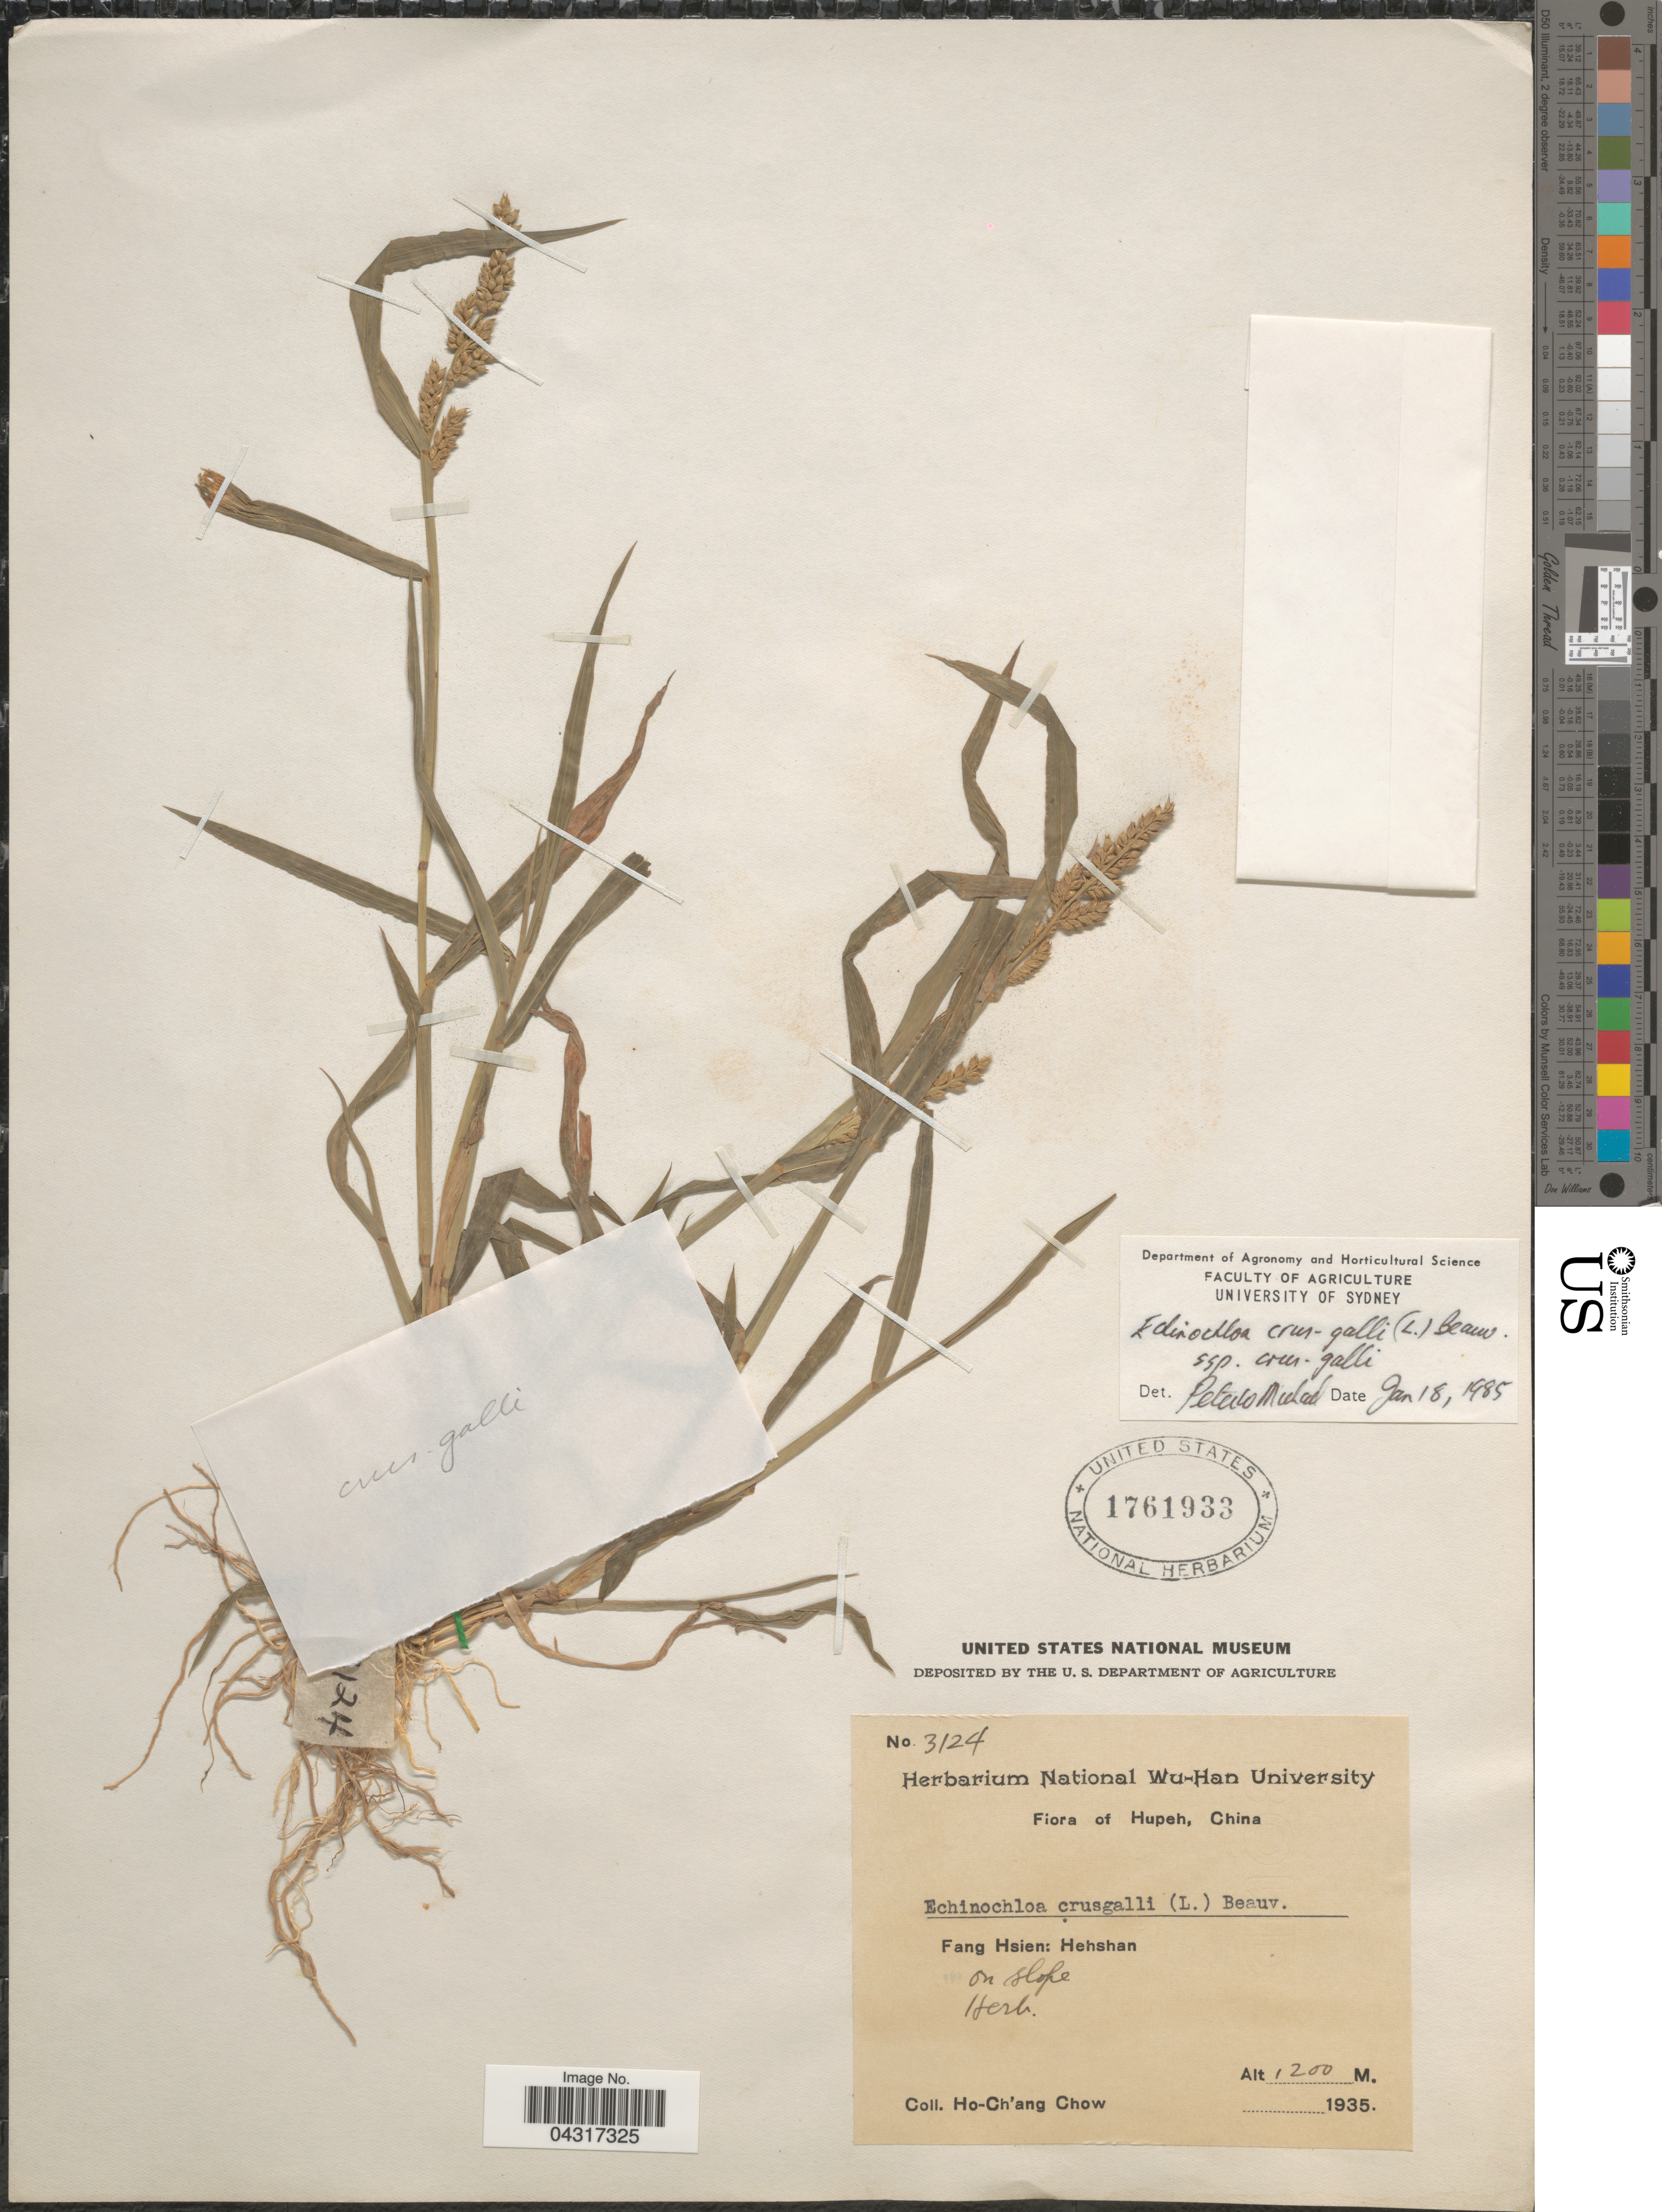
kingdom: Plantae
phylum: Tracheophyta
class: Liliopsida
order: Poales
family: Poaceae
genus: Echinochloa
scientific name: Echinochloa crus-galli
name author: (L.) P. Beauv.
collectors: H. Chow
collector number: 3124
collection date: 1935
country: China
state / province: Hubei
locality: Fang Hsien: Hehshan.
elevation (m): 1200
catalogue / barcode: US 1761933